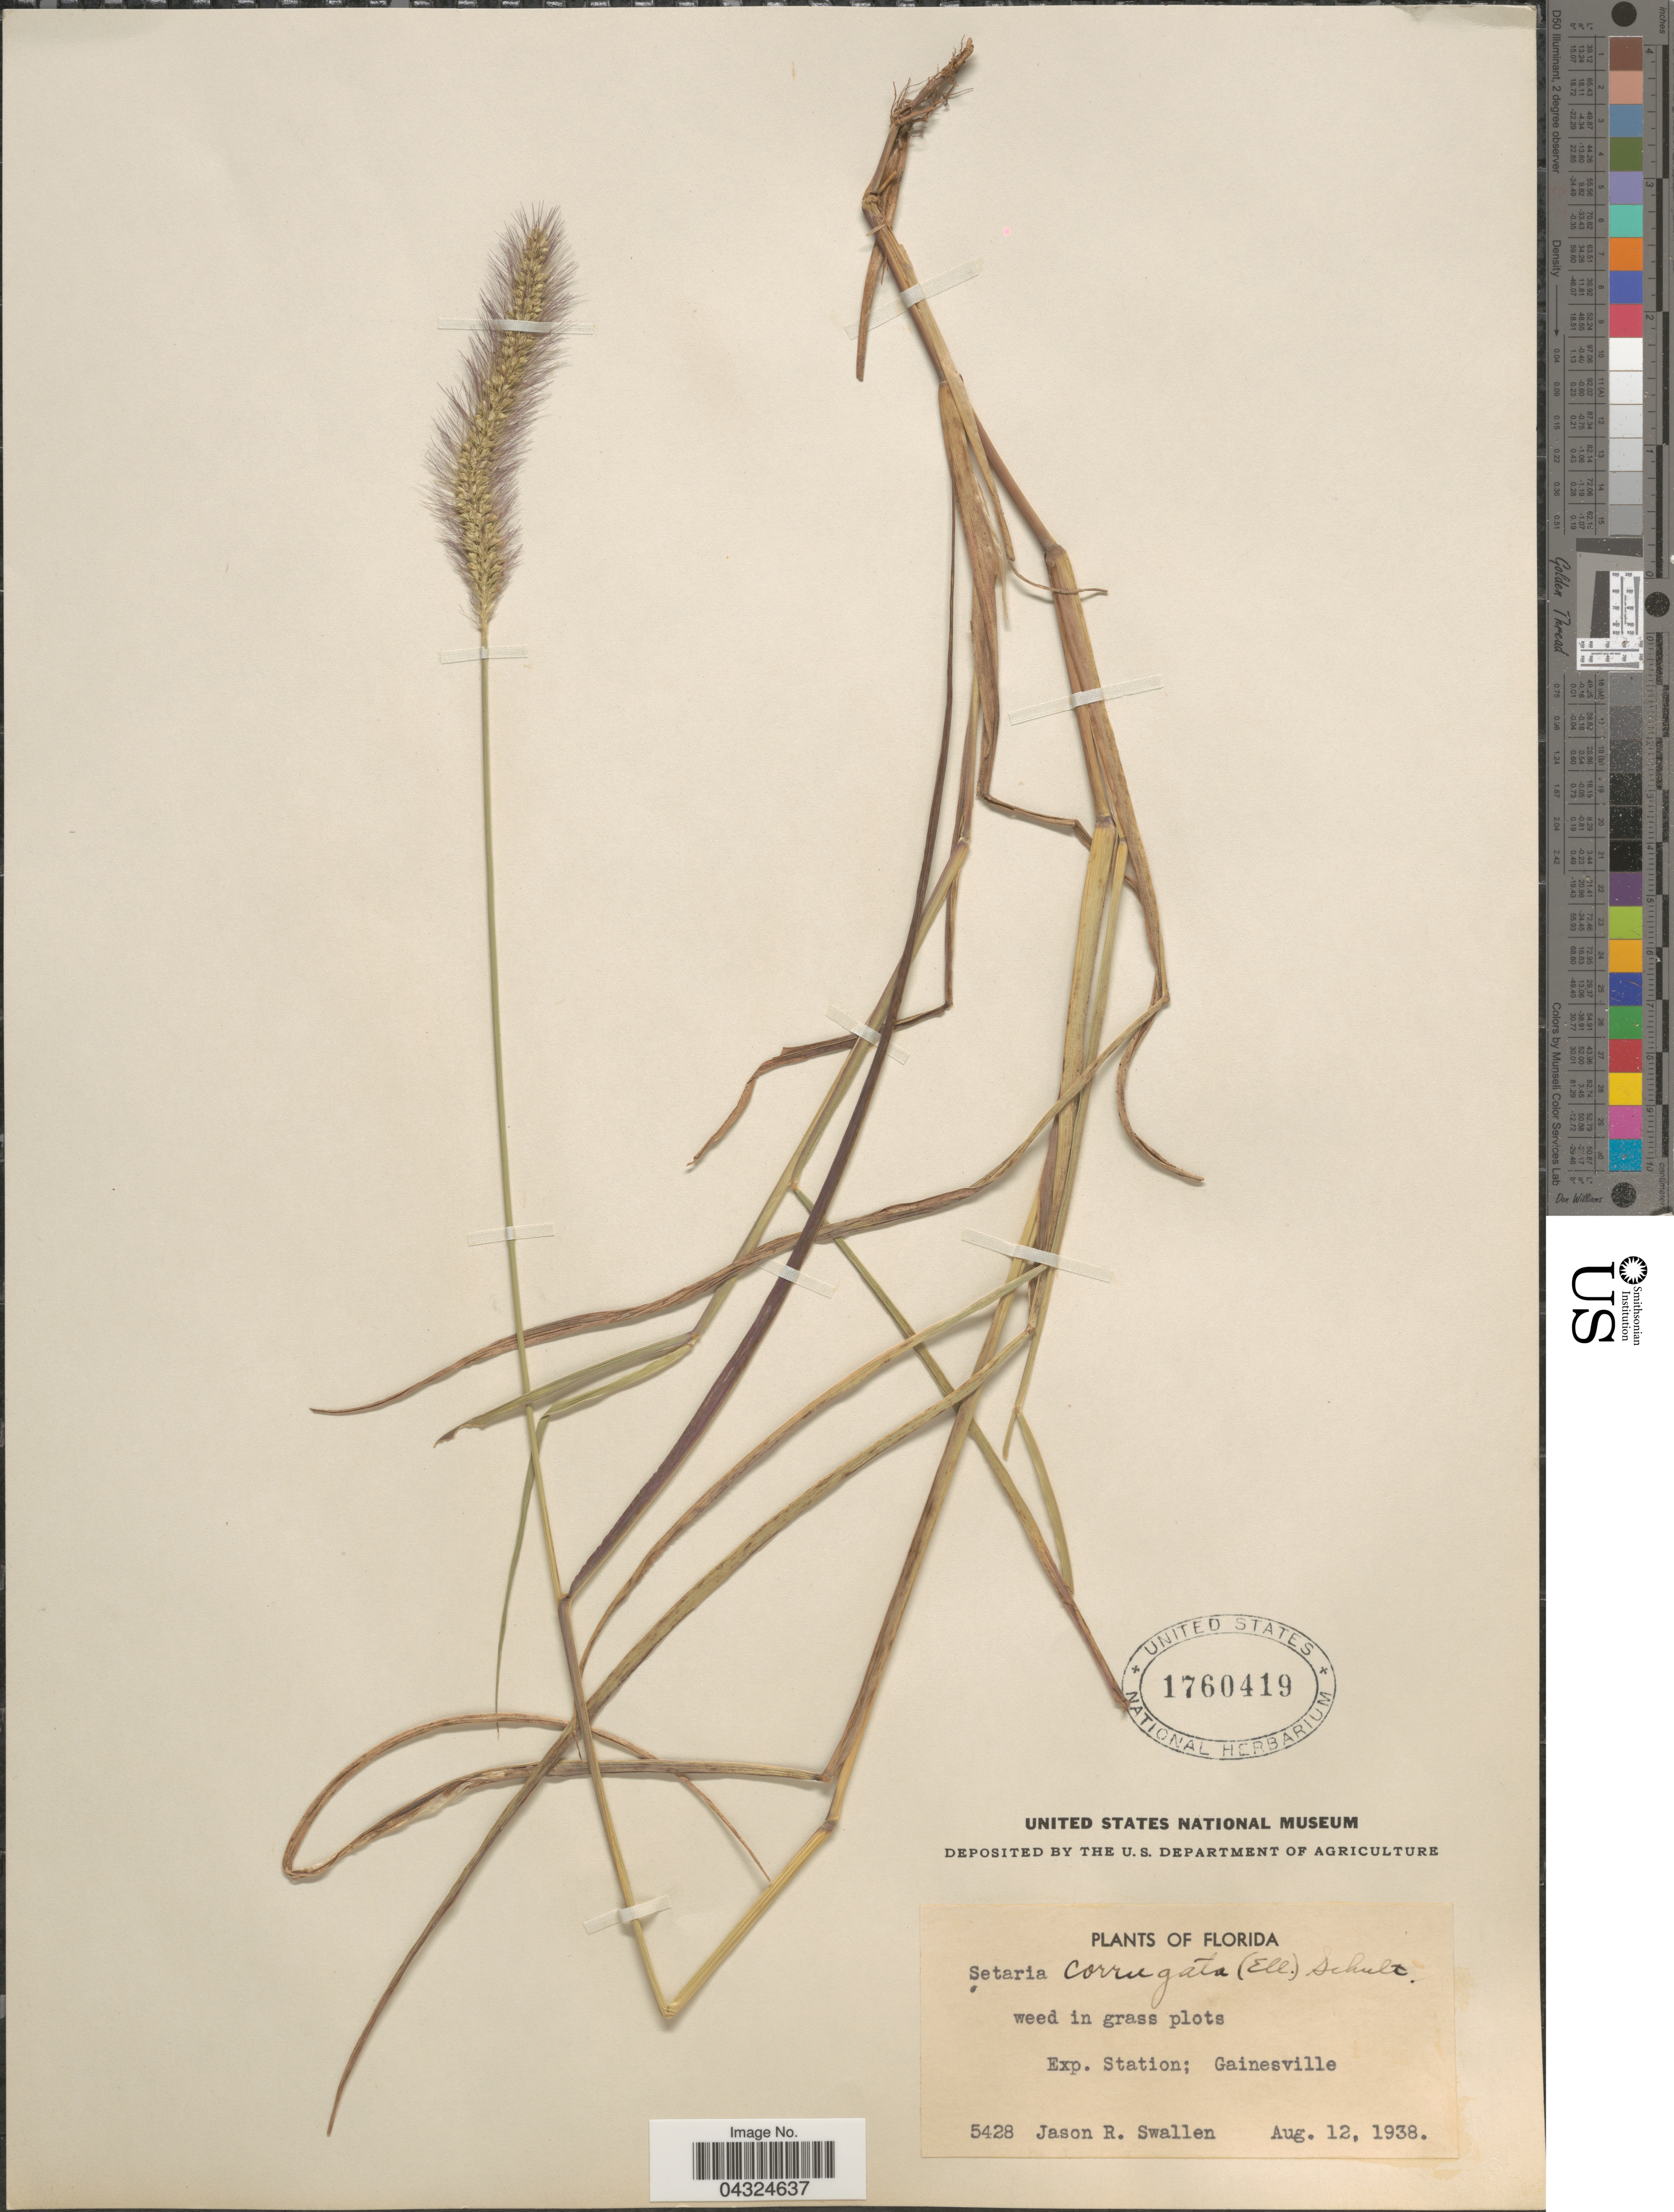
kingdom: Plantae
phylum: Tracheophyta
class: Liliopsida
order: Poales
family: Poaceae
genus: Setaria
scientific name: Setaria corrugata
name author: (Elliott) Schult.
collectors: J. R. Swallen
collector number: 5428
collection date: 1938-08-12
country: United States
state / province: Florida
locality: Exp. Station; Gainesville.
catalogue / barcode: US 1760419